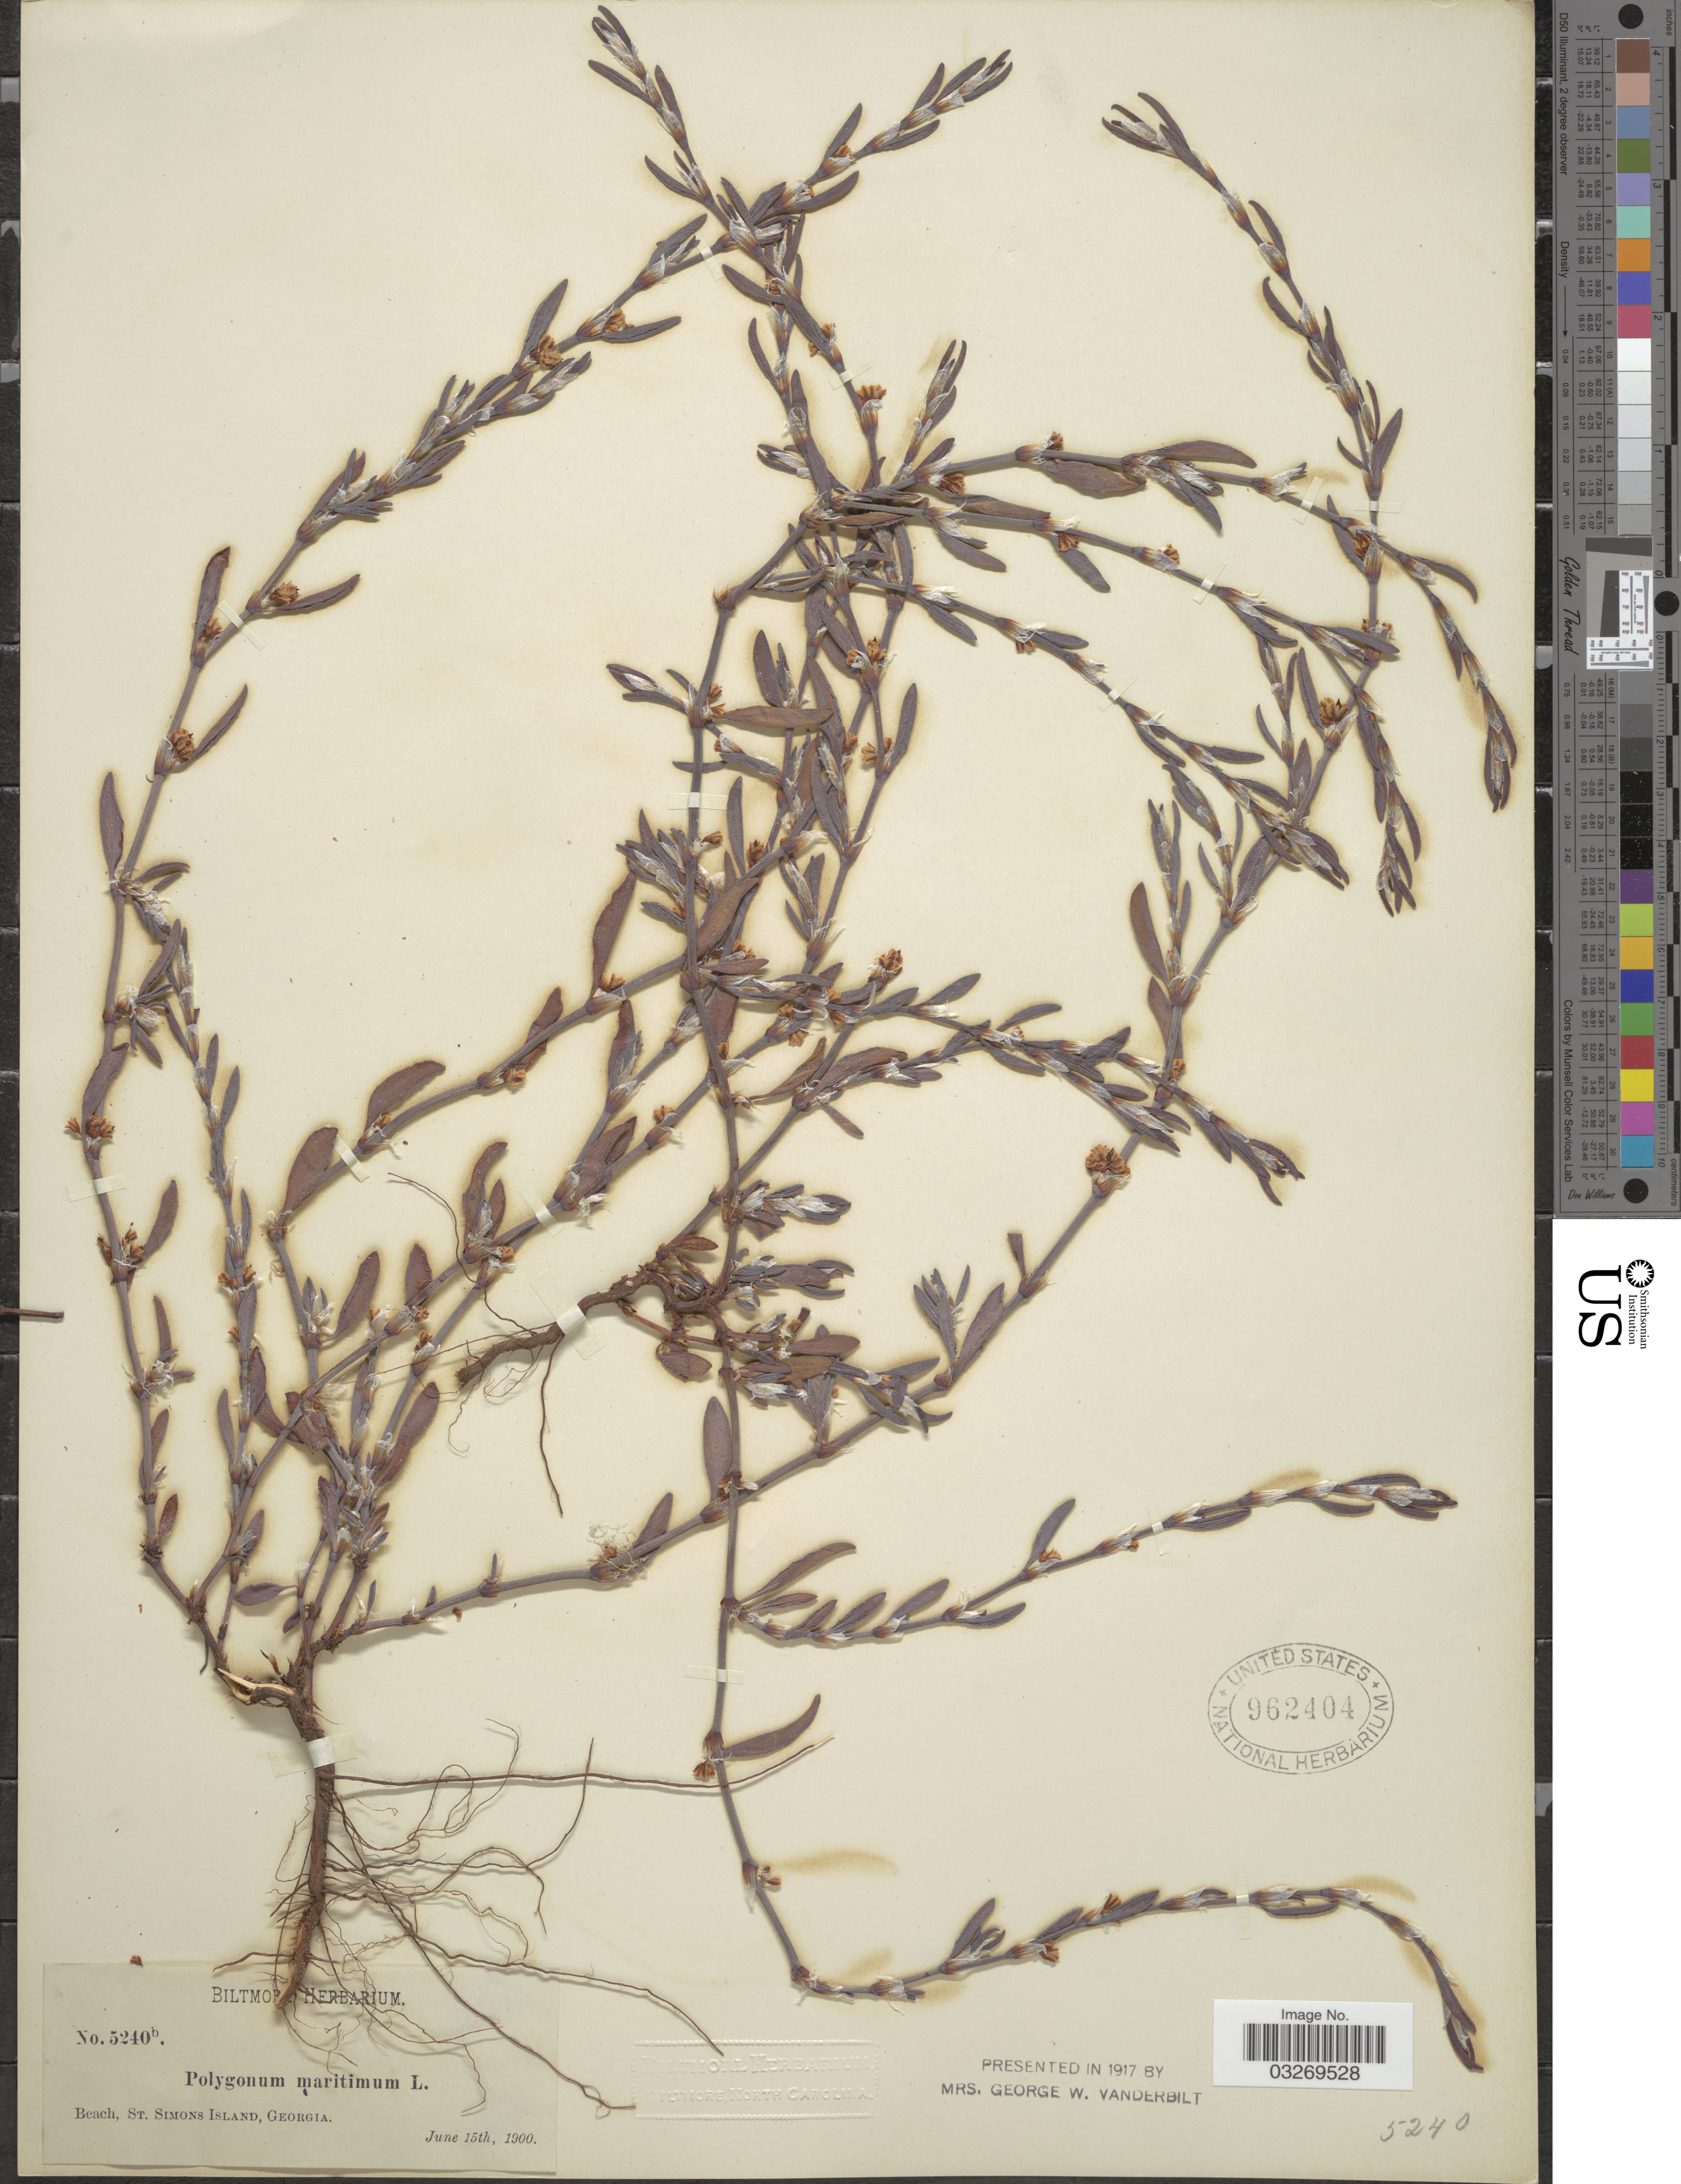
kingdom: Plantae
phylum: Tracheophyta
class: Magnoliopsida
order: Caryophyllales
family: Polygonaceae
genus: Polygonum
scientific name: Polygonum glaucum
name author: Nutt.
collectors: ex herb. Biltmore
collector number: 5240b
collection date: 1900-06-15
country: United States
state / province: Georgia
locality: Beach, St. Simons Island.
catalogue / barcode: US 962404